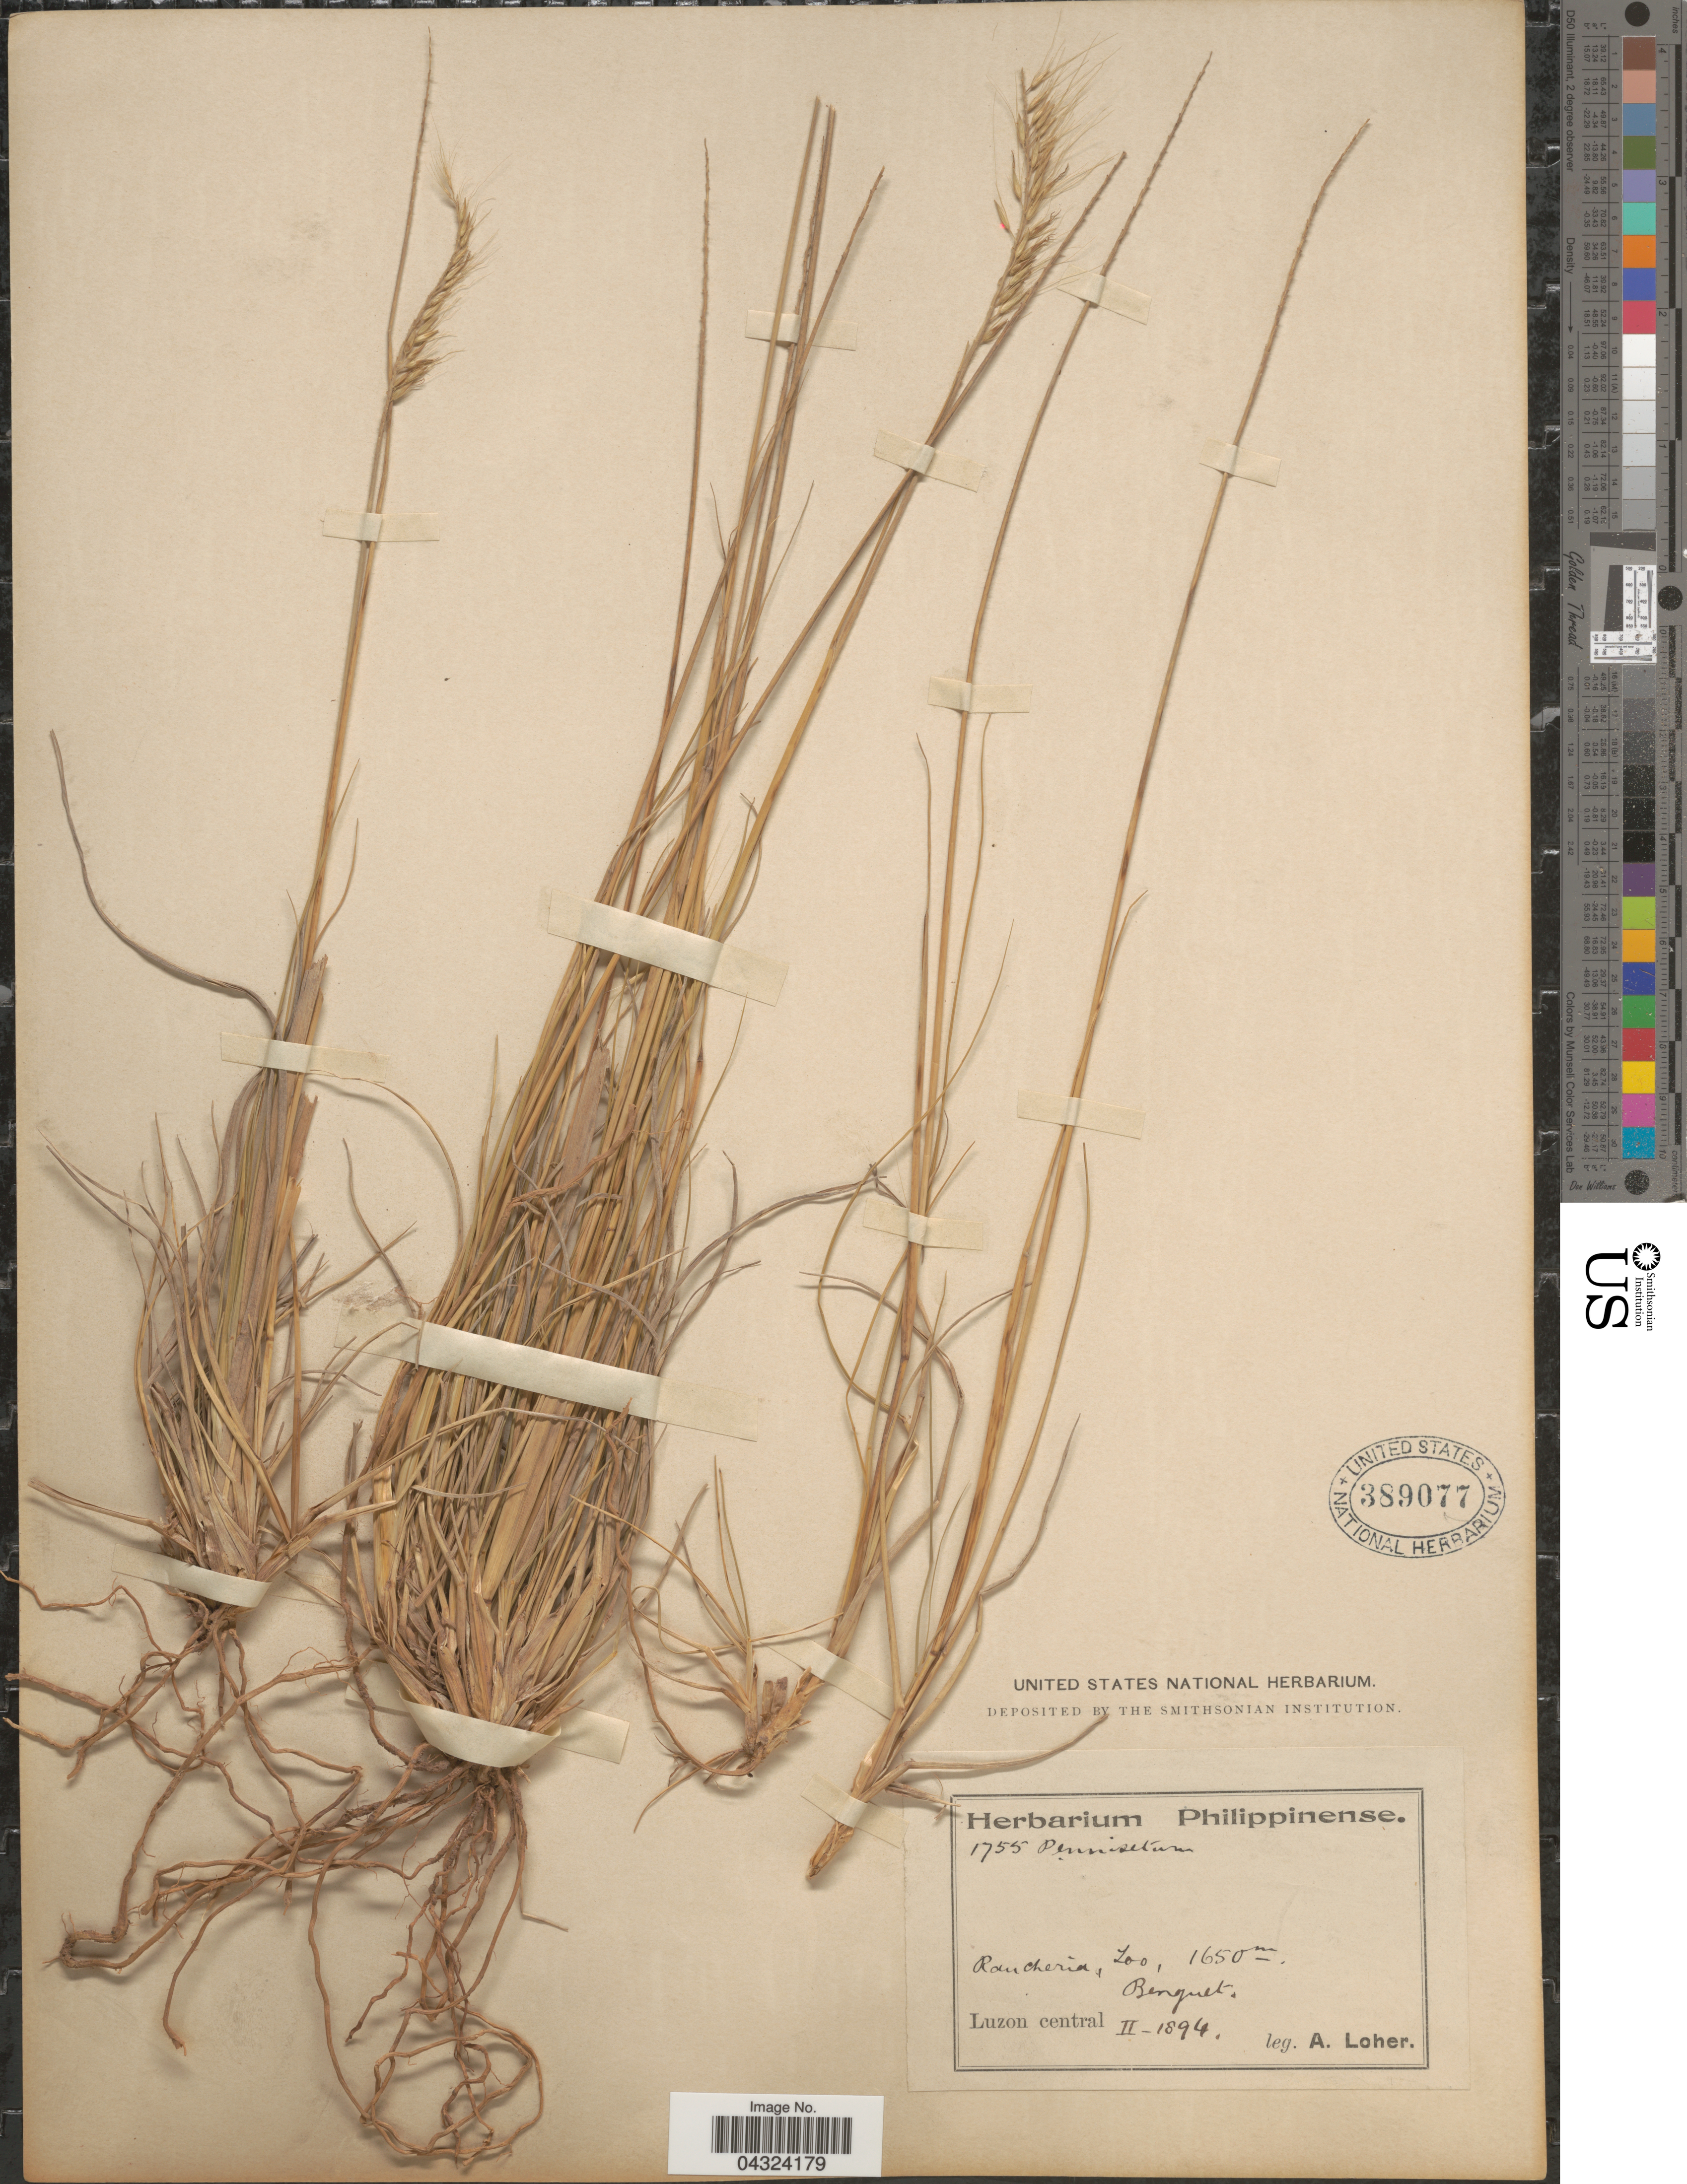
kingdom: Plantae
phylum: Tracheophyta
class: Liliopsida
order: Poales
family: Poaceae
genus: Cenchrus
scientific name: Cenchrus purpurascens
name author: Thunb.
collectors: A. Loher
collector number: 1755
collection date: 1894-02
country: Philippines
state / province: Central Luzon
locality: Rancheria, Zoo. Benguet. Luzon central.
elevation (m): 1650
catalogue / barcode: US 389077